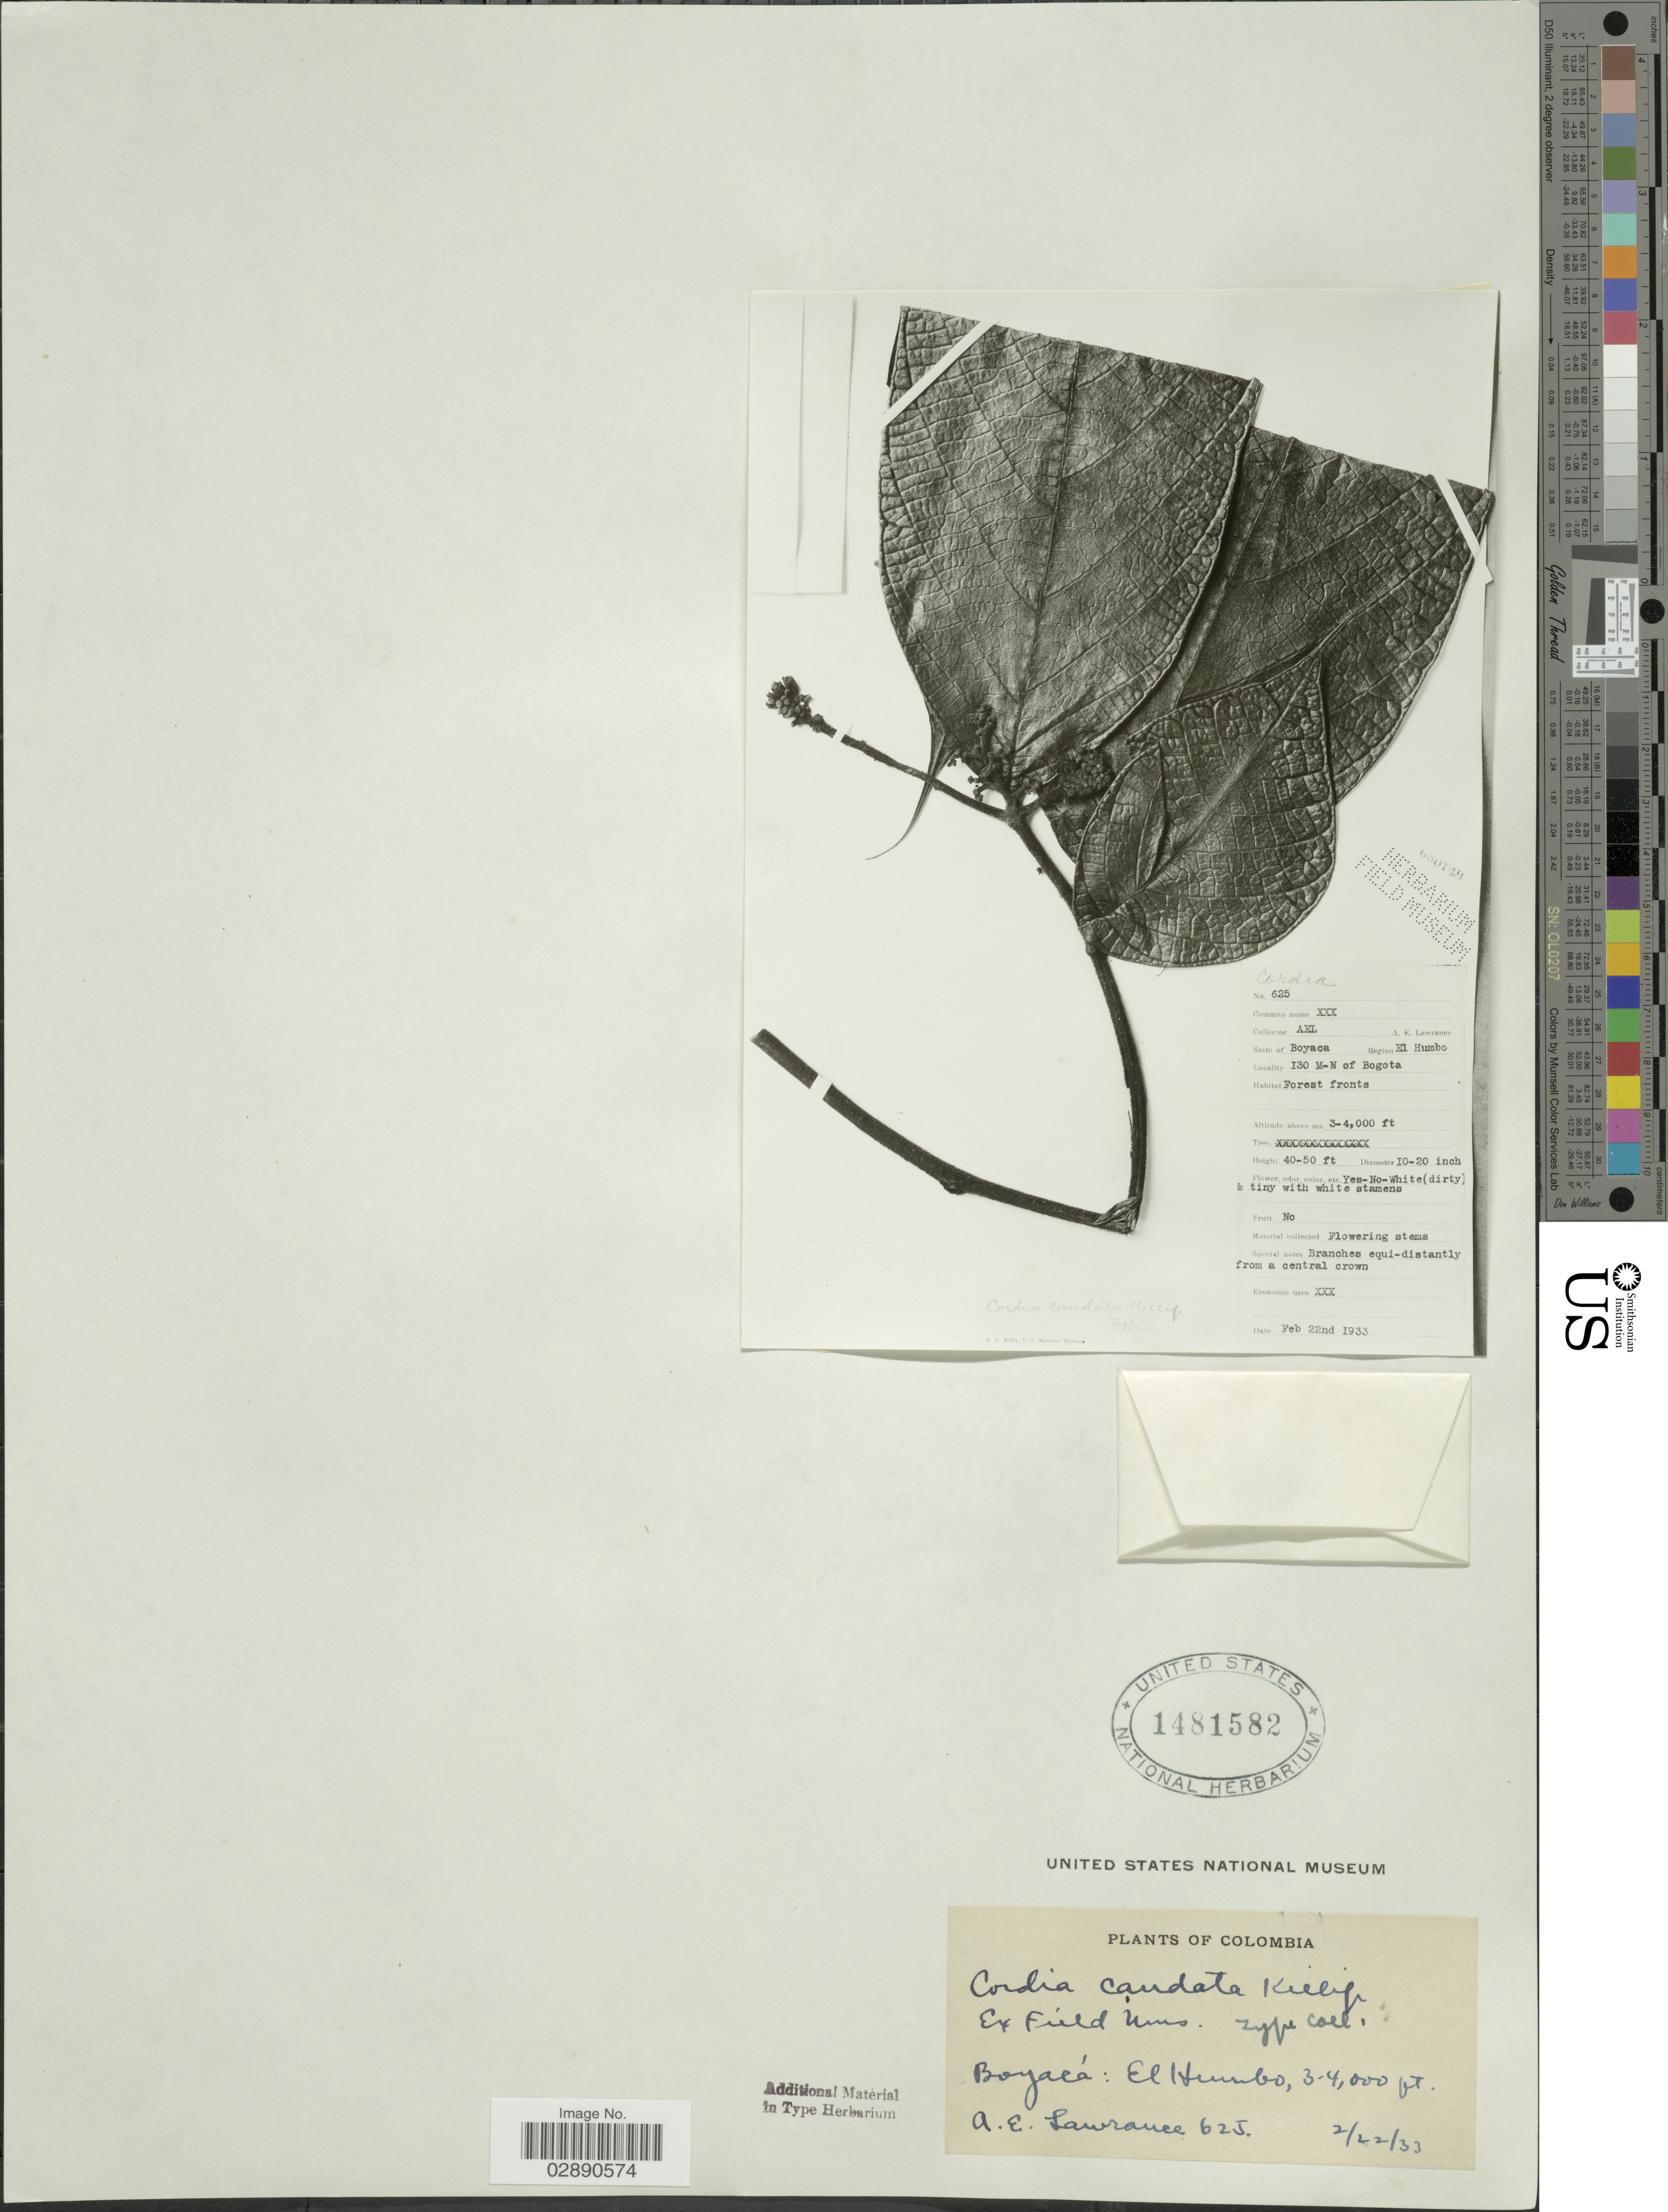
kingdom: Plantae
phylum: Tracheophyta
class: Magnoliopsida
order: Boraginales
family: Cordiaceae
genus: Cordia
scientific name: Cordia candida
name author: Vell.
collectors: A. Lawrance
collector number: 625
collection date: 1933-02-22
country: Colombia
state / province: Boyacá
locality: Region El Humbo. 130 M-N of Bogota.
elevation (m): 914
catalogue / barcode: US 1481582